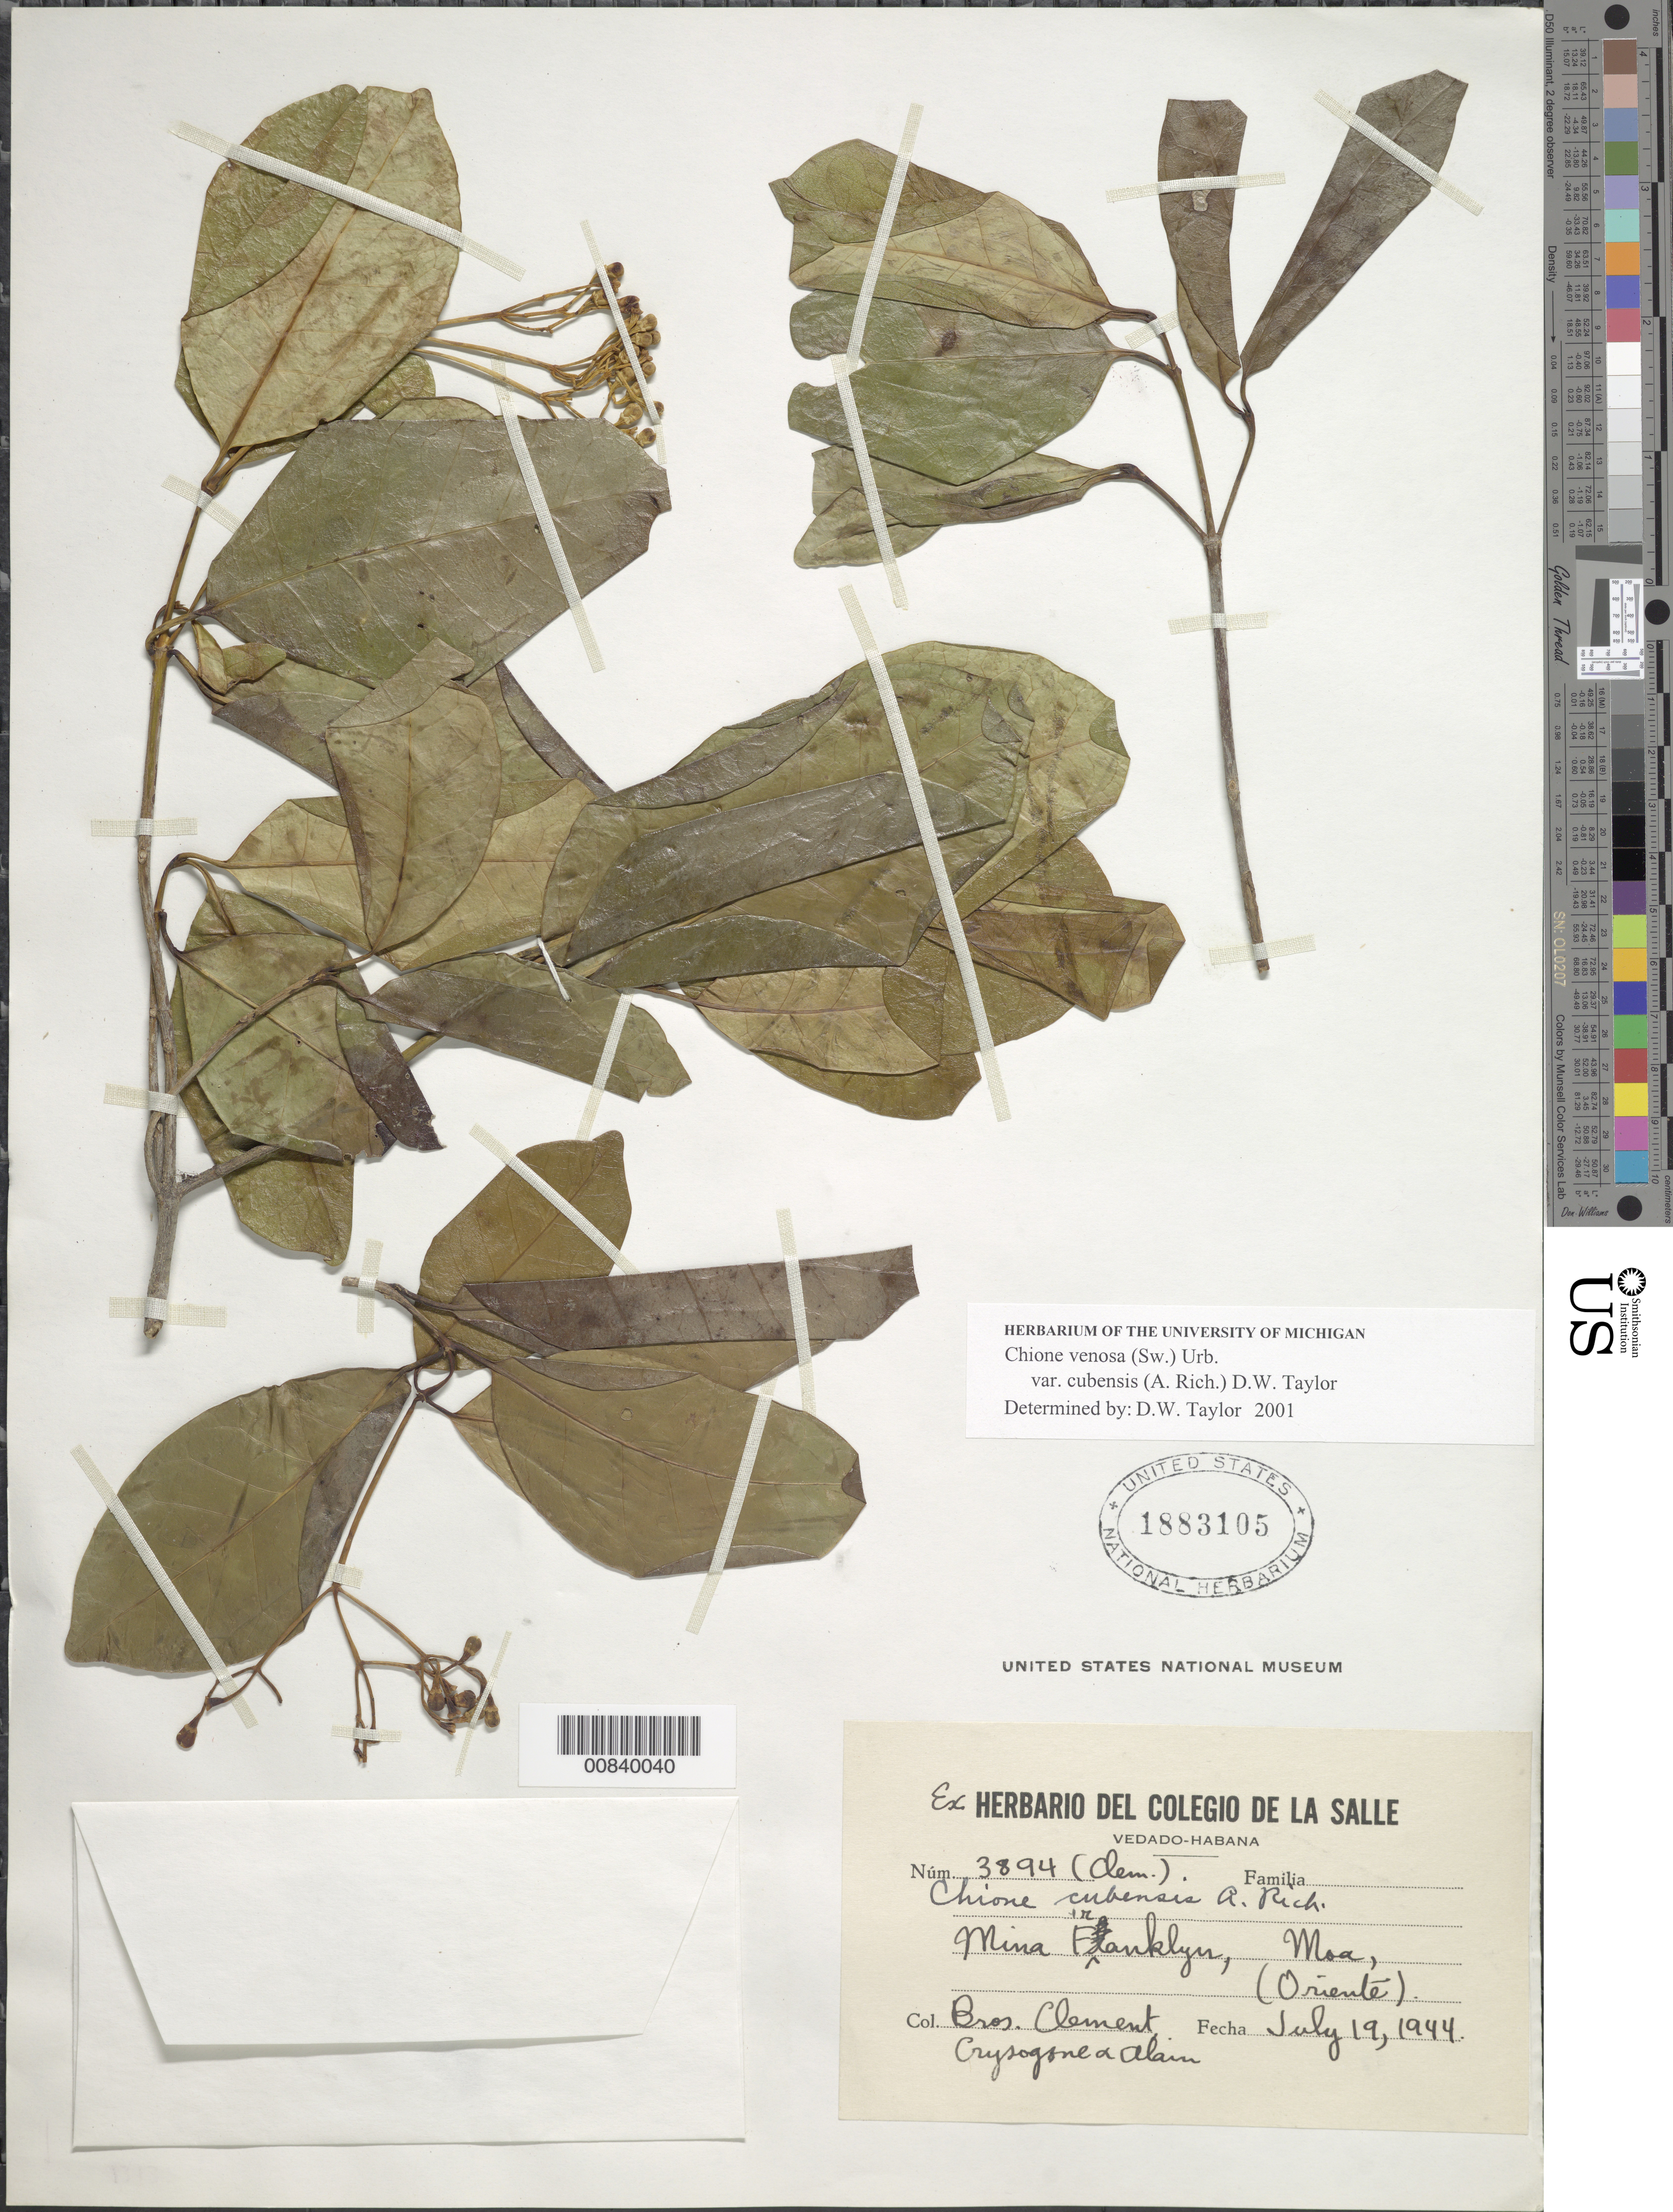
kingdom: Plantae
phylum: Tracheophyta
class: Magnoliopsida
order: Gentianales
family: Rubiaceae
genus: Chione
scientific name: Chione venosa var. cubensis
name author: (Sw.) Urb.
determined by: Taylor, D. W., (MICH), University of Michigan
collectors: Bro. Clemente, Crysogone & A. H. Liogier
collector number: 3894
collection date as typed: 19 Jul 1944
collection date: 1944-07-19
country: Cuba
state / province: Oriente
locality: Mina Fanklyn, Moa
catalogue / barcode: US 1883105